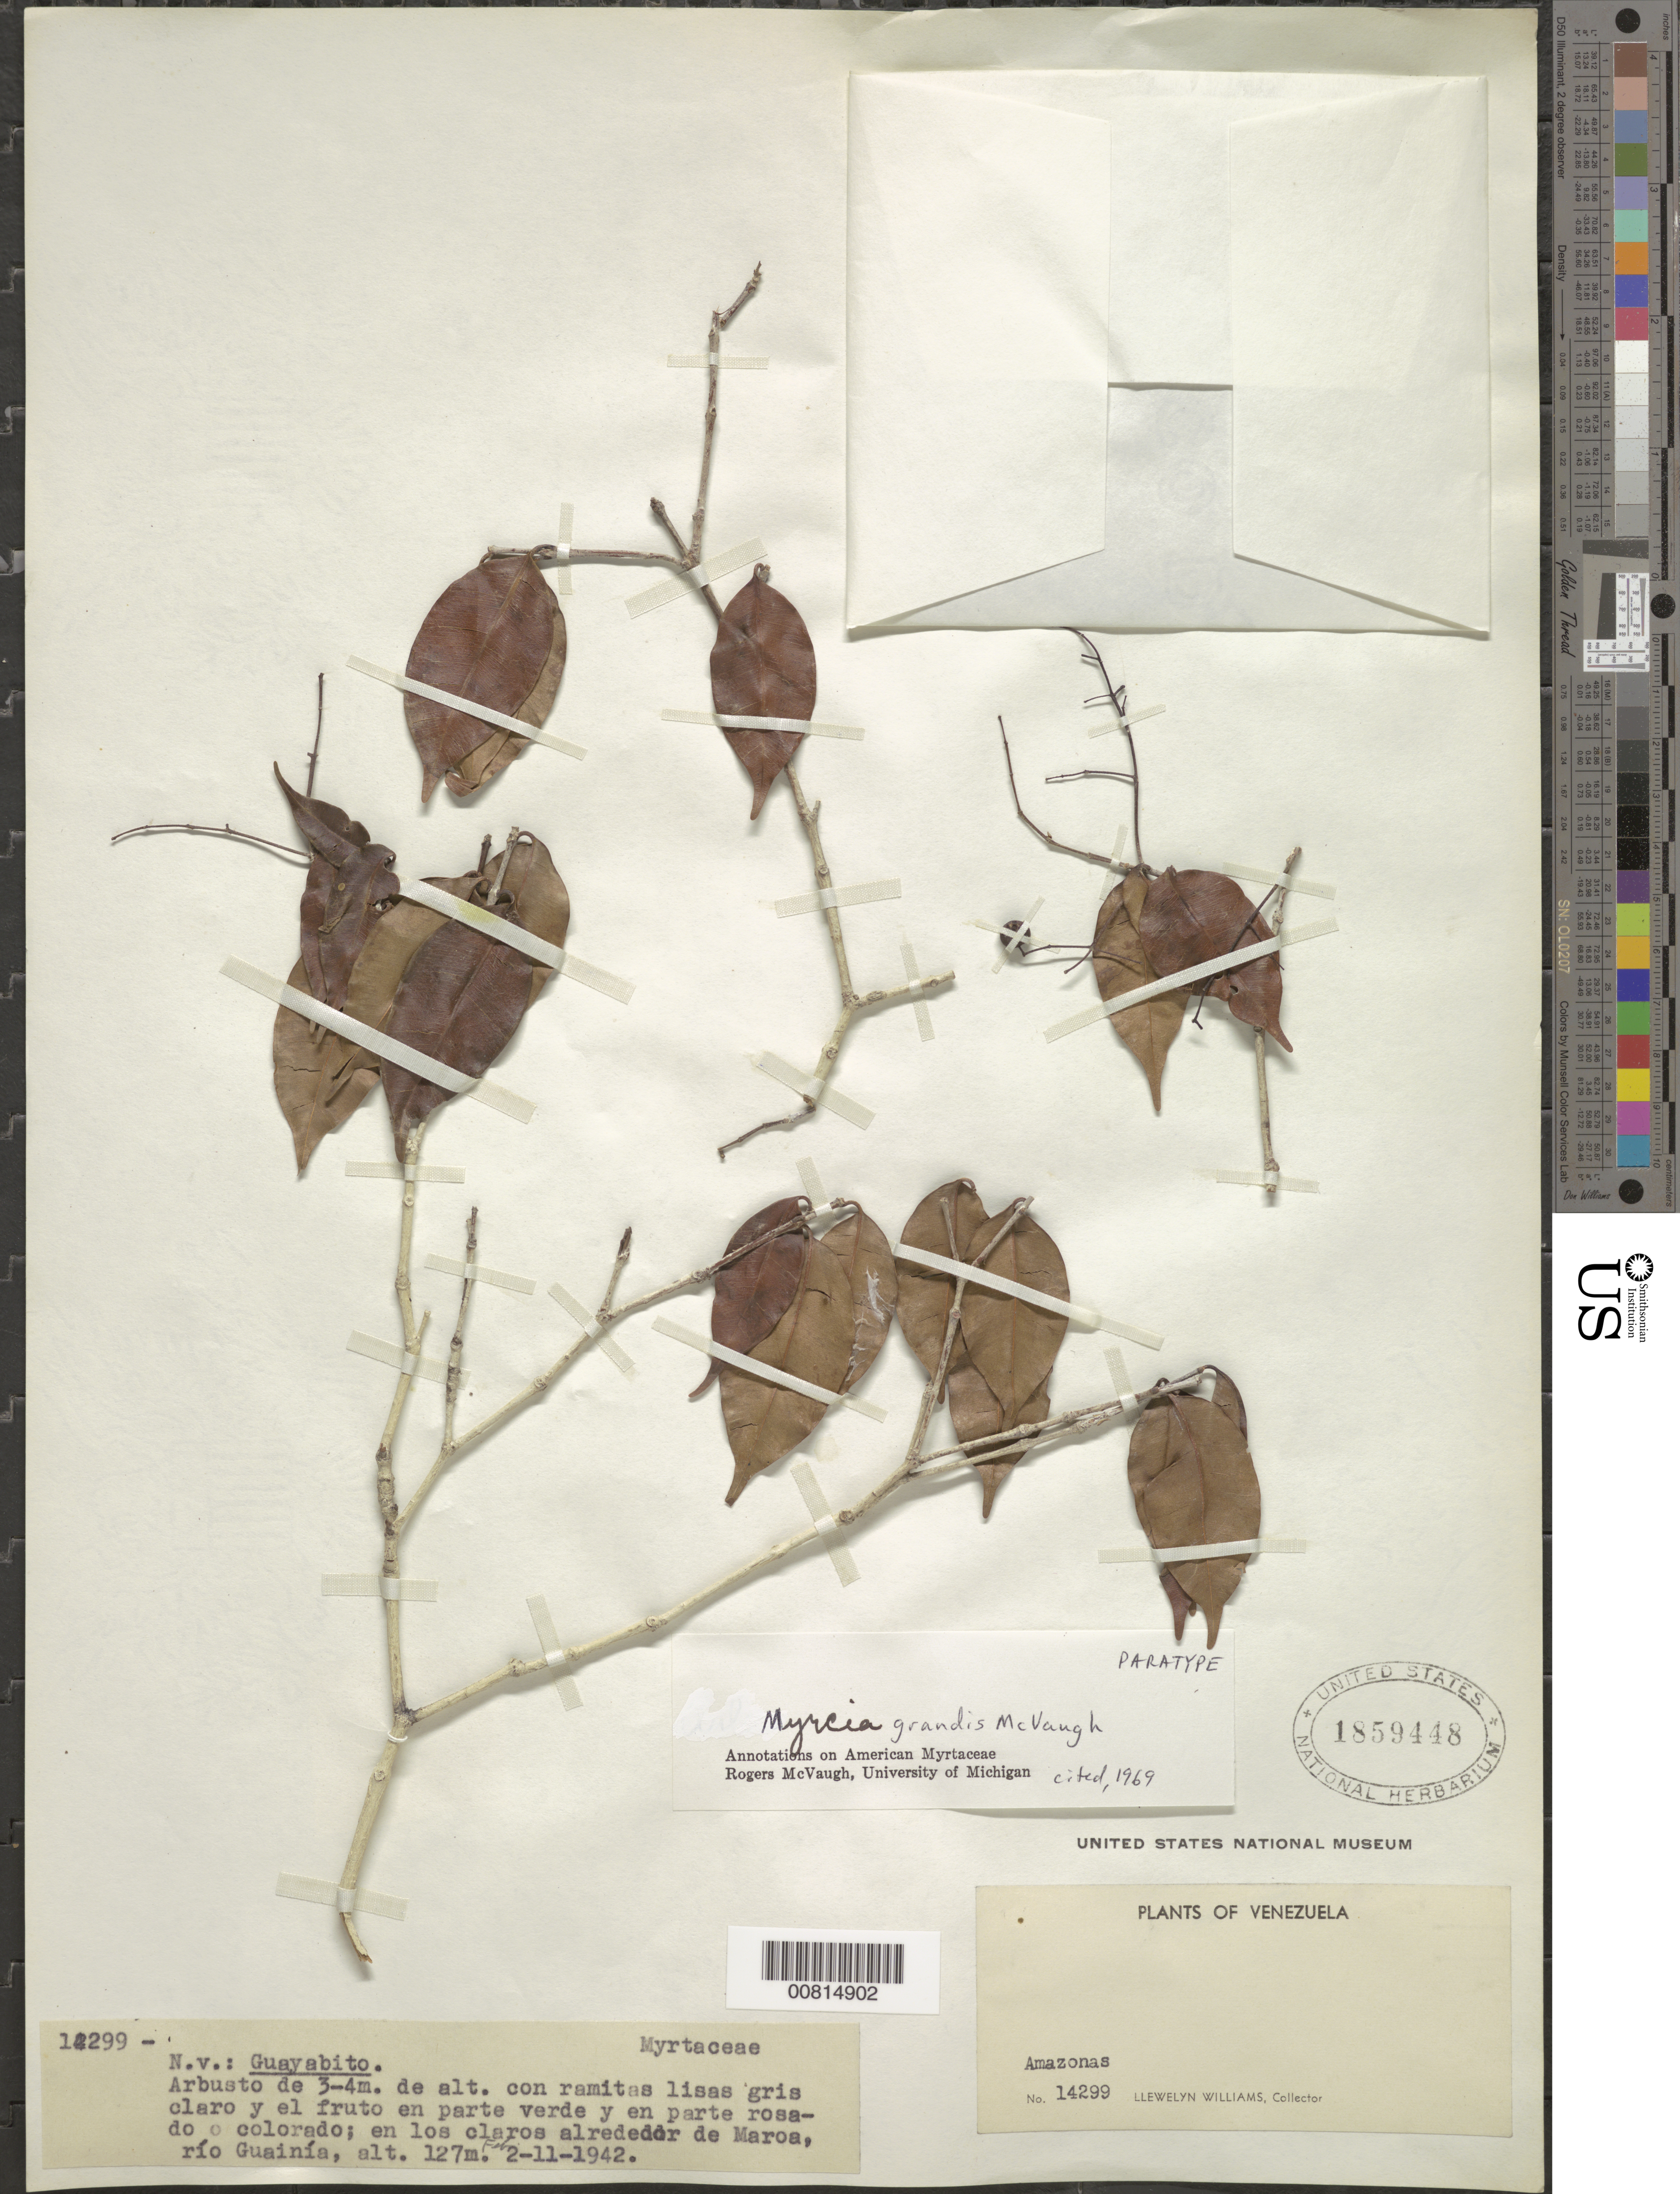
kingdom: Plantae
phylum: Tracheophyta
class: Magnoliopsida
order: Myrtales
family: Myrtaceae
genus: Myrcia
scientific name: Myrcia grandis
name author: McVaugh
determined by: McVaugh, R.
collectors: Ll. Williams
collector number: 14299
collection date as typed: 11-Feb-42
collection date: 1942-02-11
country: Venezuela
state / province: Amazonas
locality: Maroa, Río Guainía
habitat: En los claros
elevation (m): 127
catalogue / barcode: US 1859448